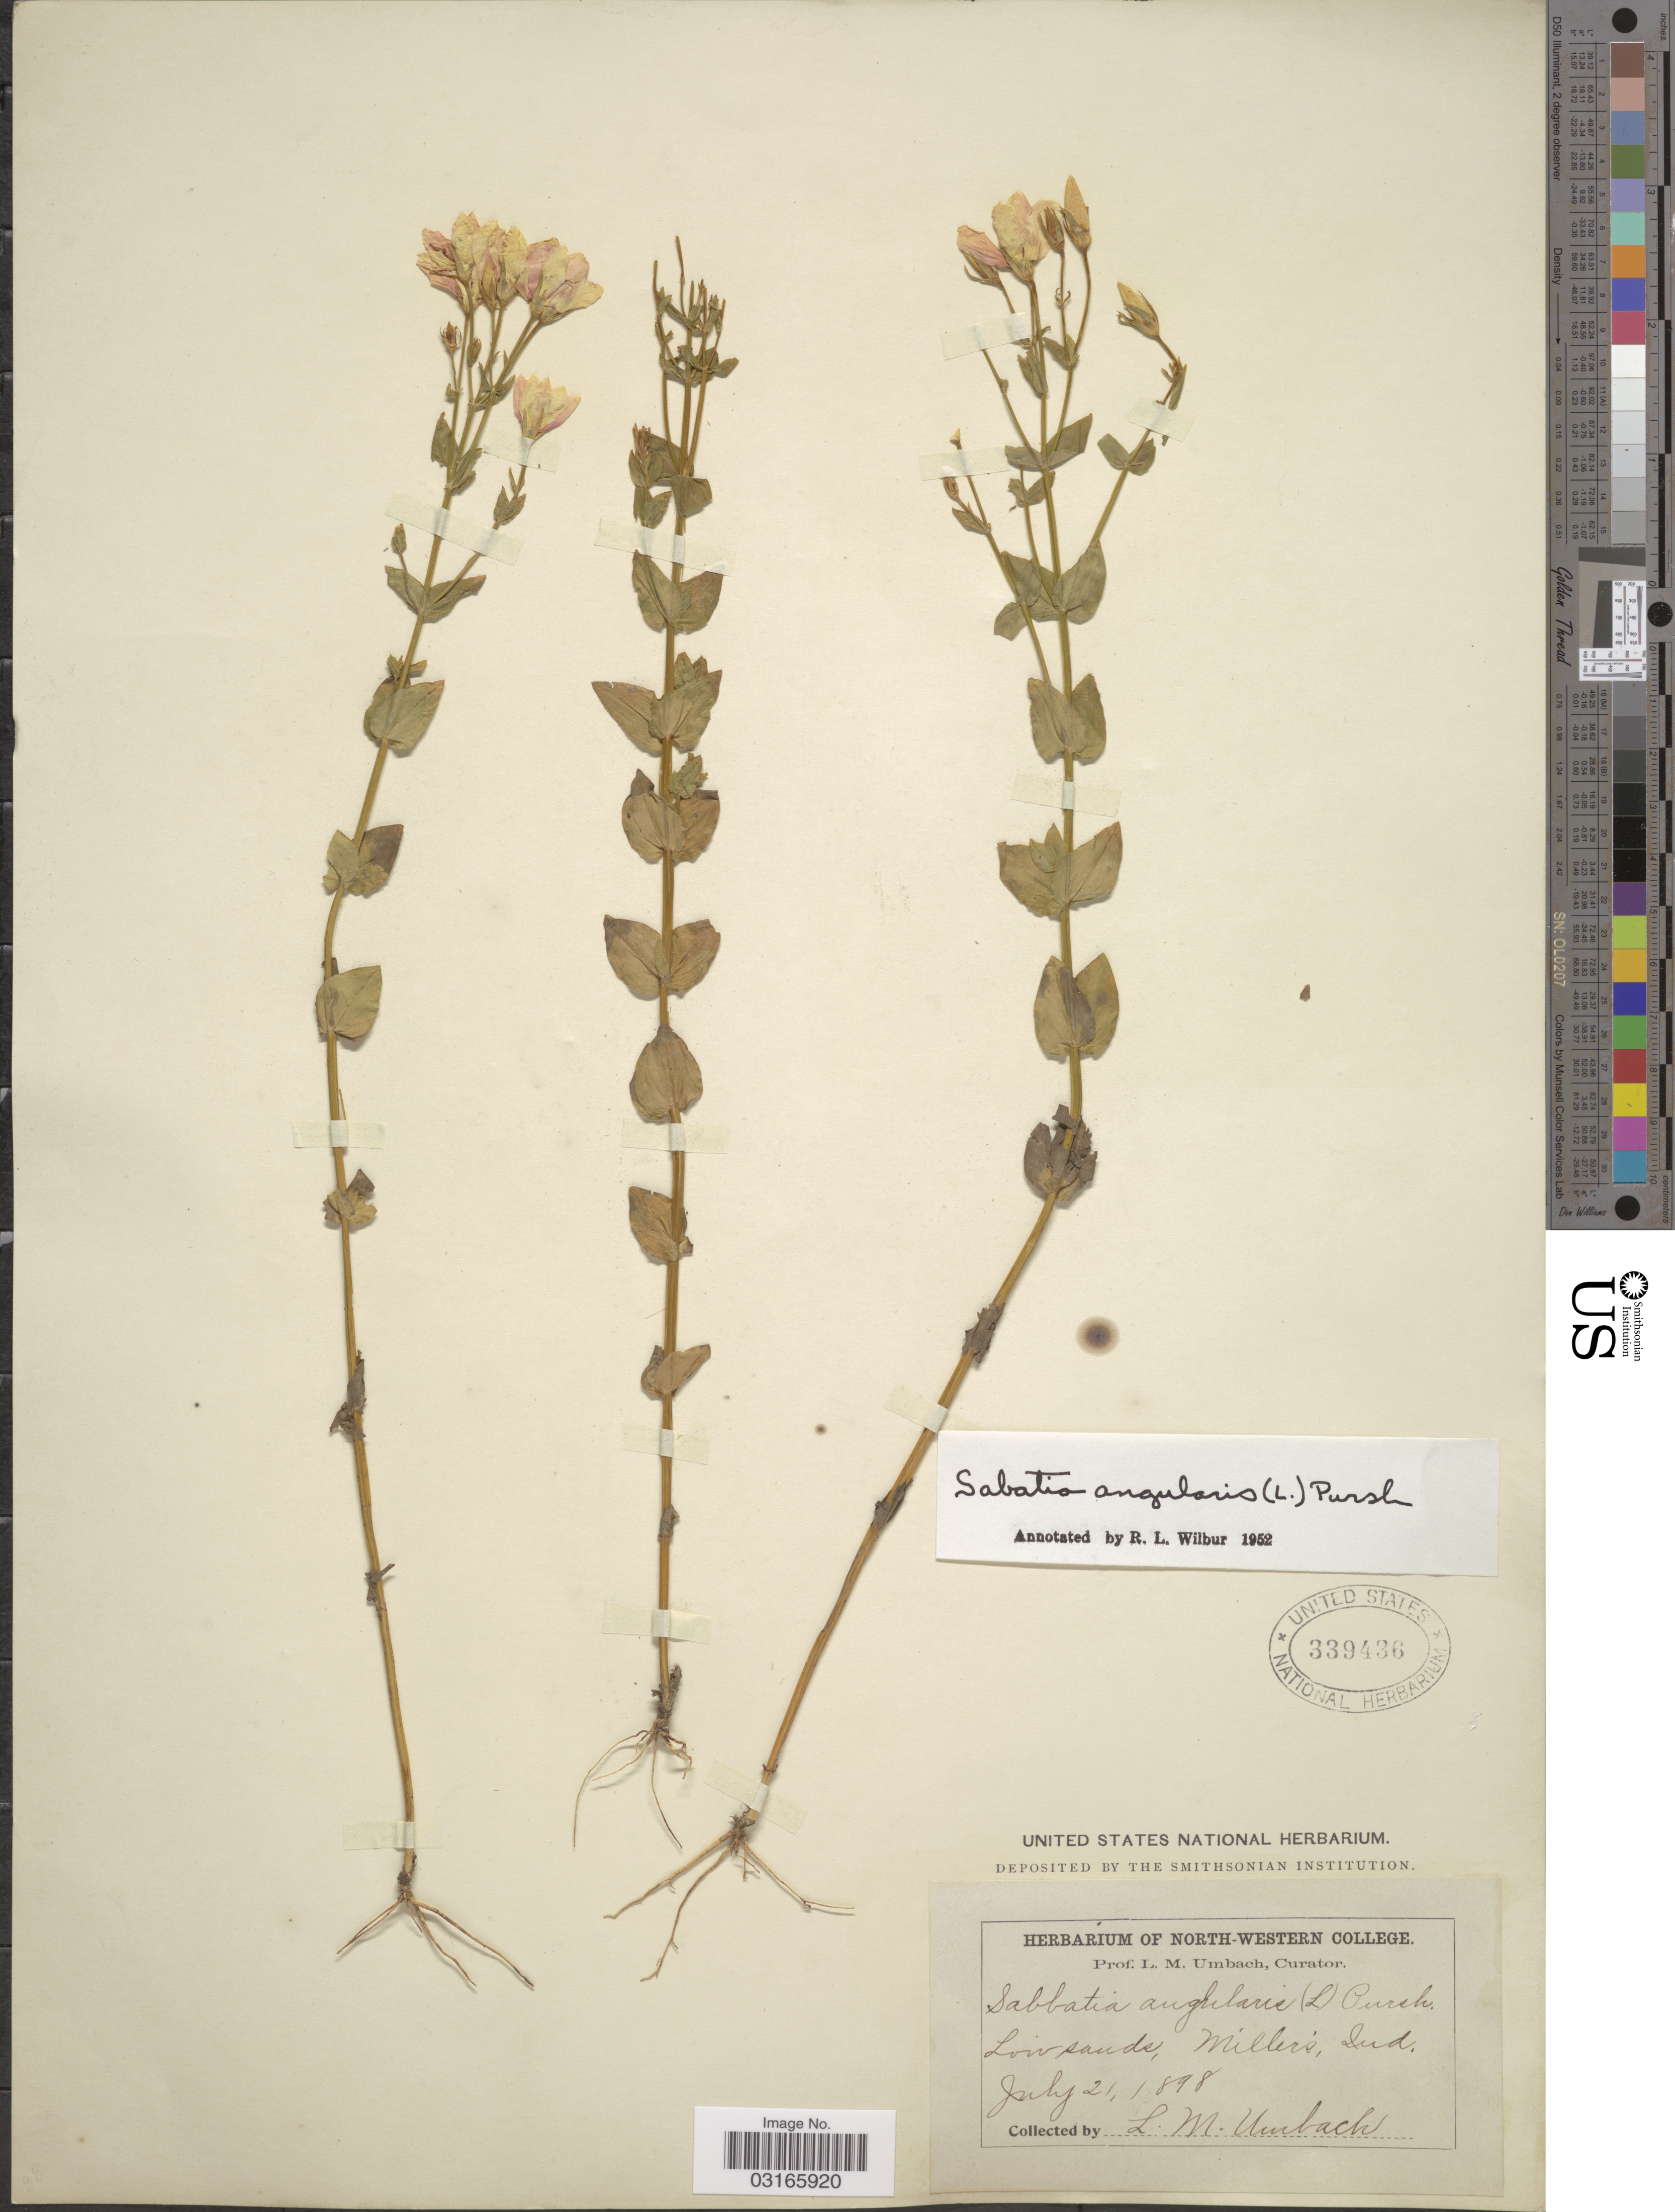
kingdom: Plantae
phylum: Tracheophyta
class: Magnoliopsida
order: Gentianales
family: Gentianaceae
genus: Sabatia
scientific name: Sabatia angularis (L.) Pursh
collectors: L. M. Umbach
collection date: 1898-07-21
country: United States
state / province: Indiana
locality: Low sands, MIller's, Ind.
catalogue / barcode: US 339436